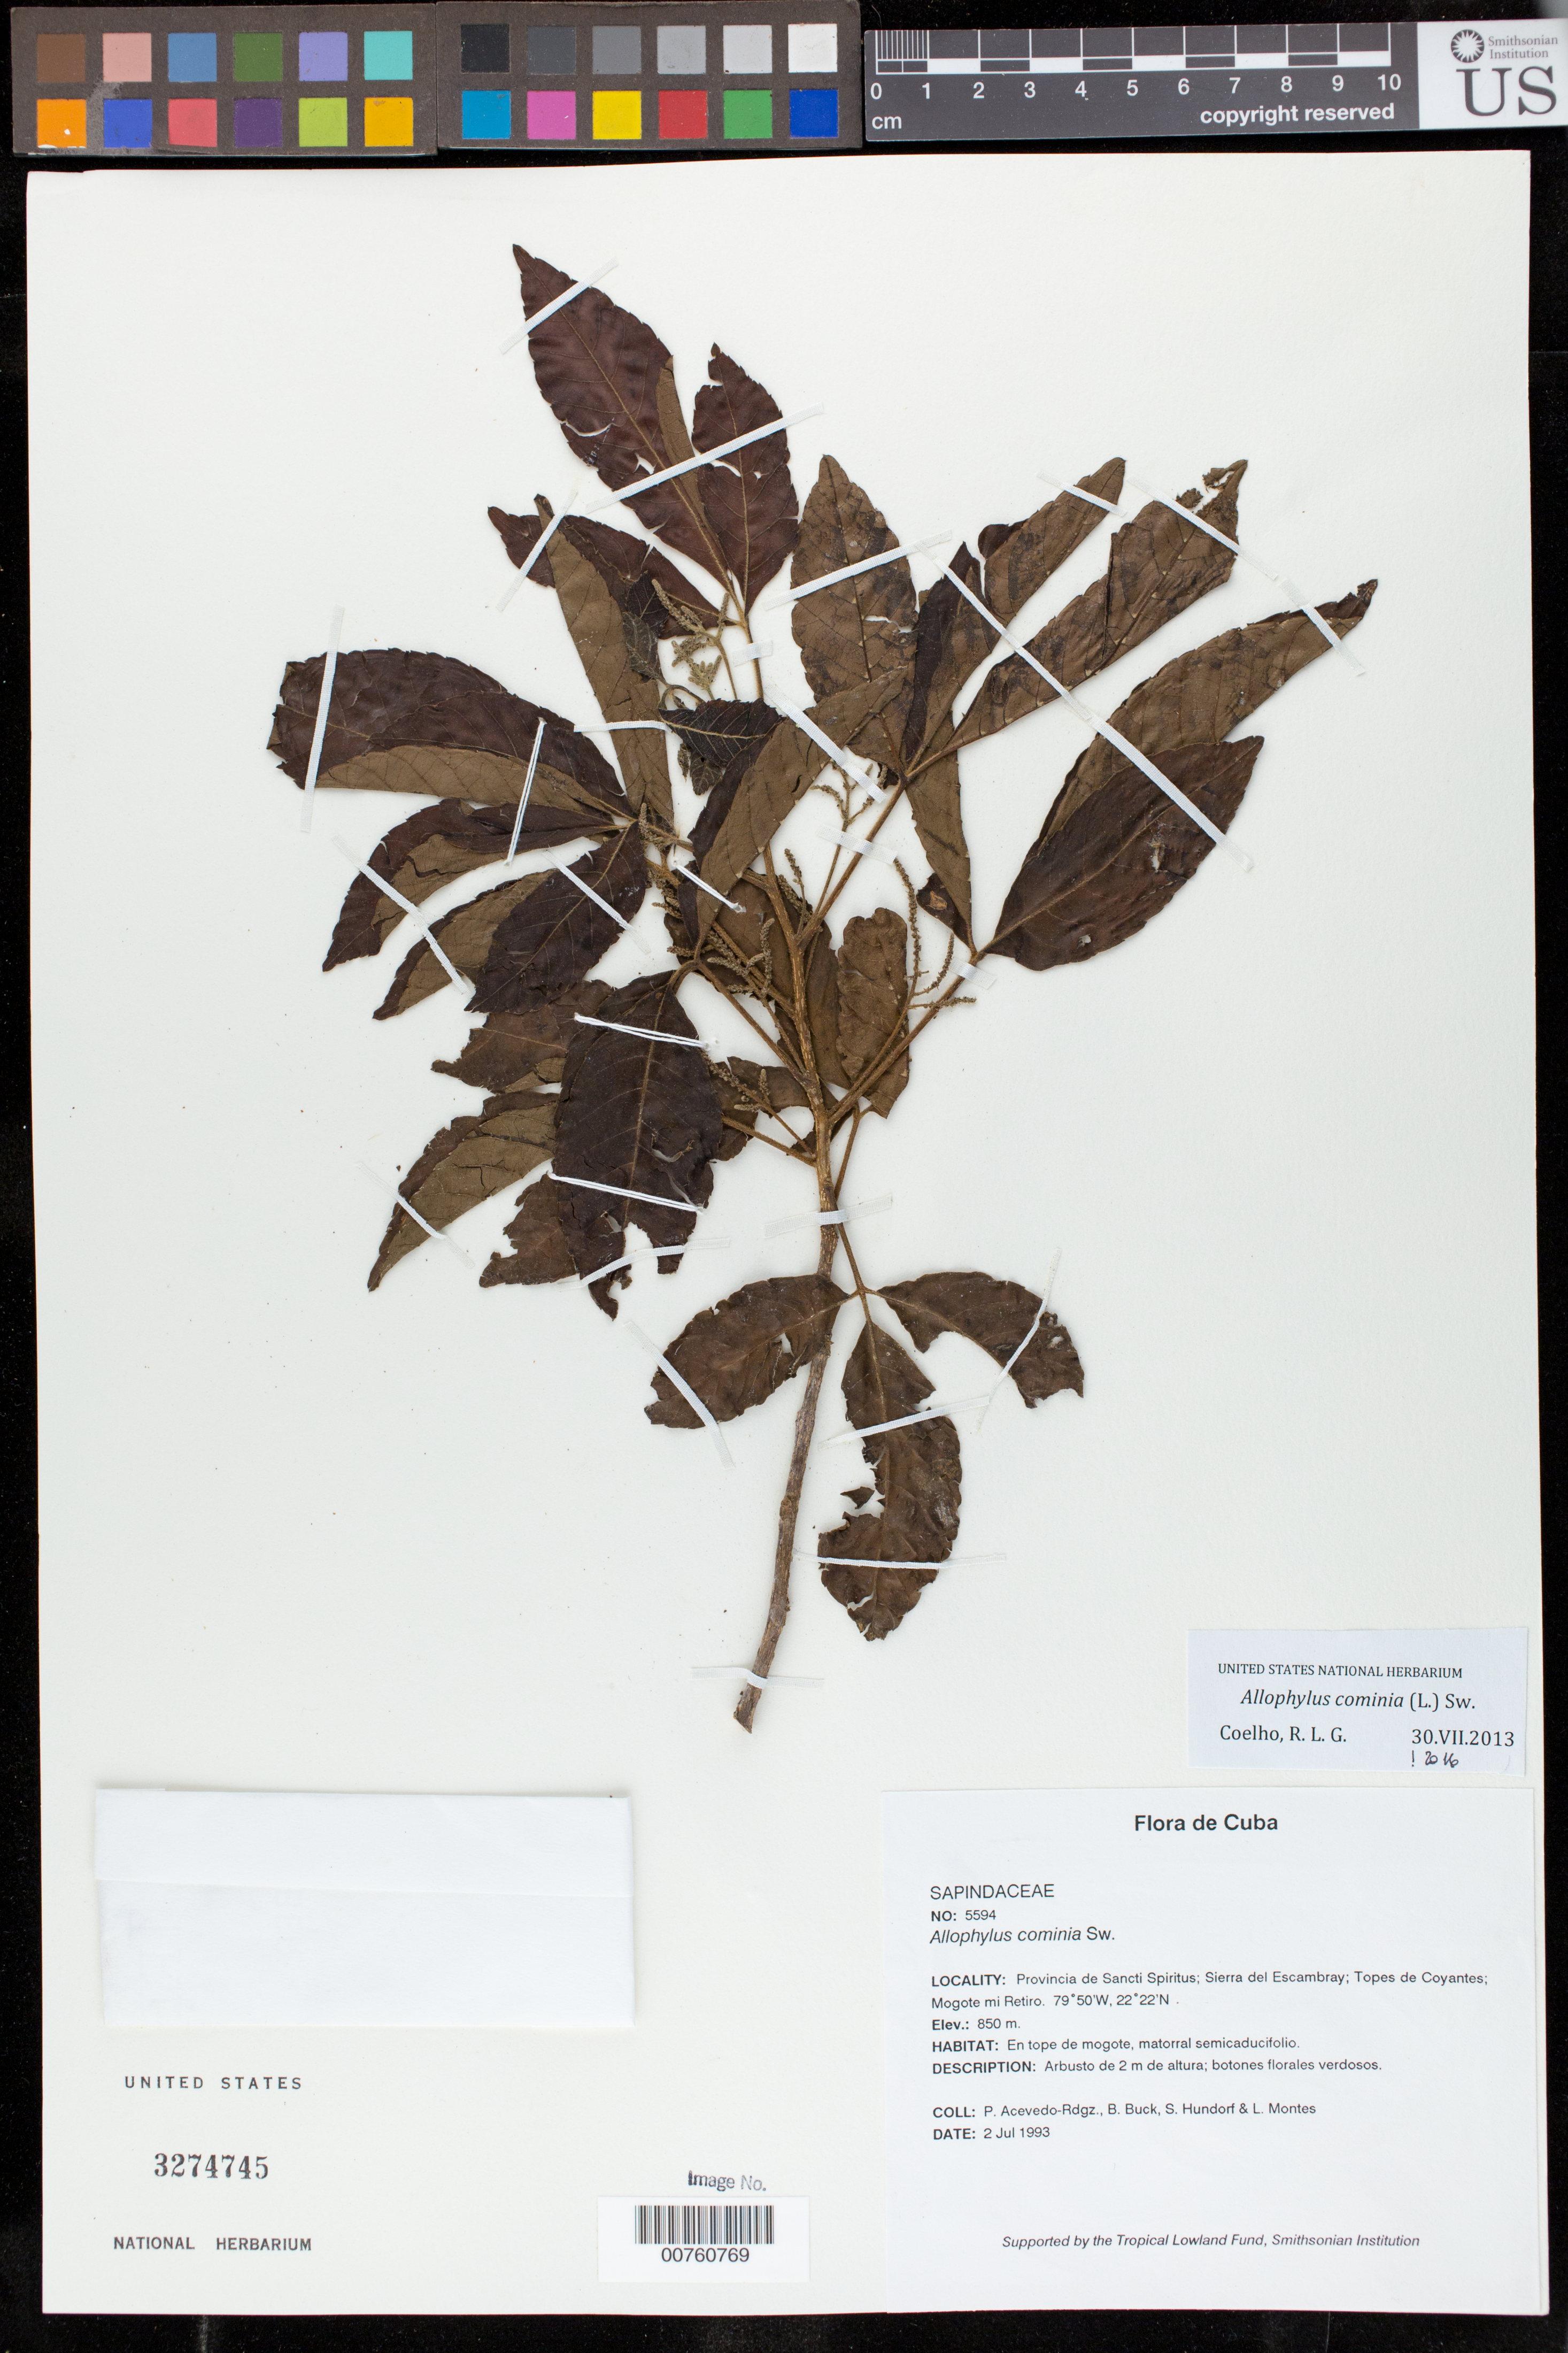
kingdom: Plantae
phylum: Tracheophyta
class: Magnoliopsida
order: Sapindales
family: Sapindaceae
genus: Allophylus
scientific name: Allophylus cominia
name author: (L.) Sw.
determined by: Coelho, Rubens L. G.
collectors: P. Acevedo-Rodr., B. Buck, S. Hundorf & L. Montes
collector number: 5594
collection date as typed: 02 Jul 1993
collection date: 1993-07-02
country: Cuba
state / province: Sancti Spiritus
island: Cuba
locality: Sierra del Escambray; Topes de Coyantes; Mogote mi Retiro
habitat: En tope de mogote, matorral semicaducifolio.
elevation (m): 850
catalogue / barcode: US 3274745